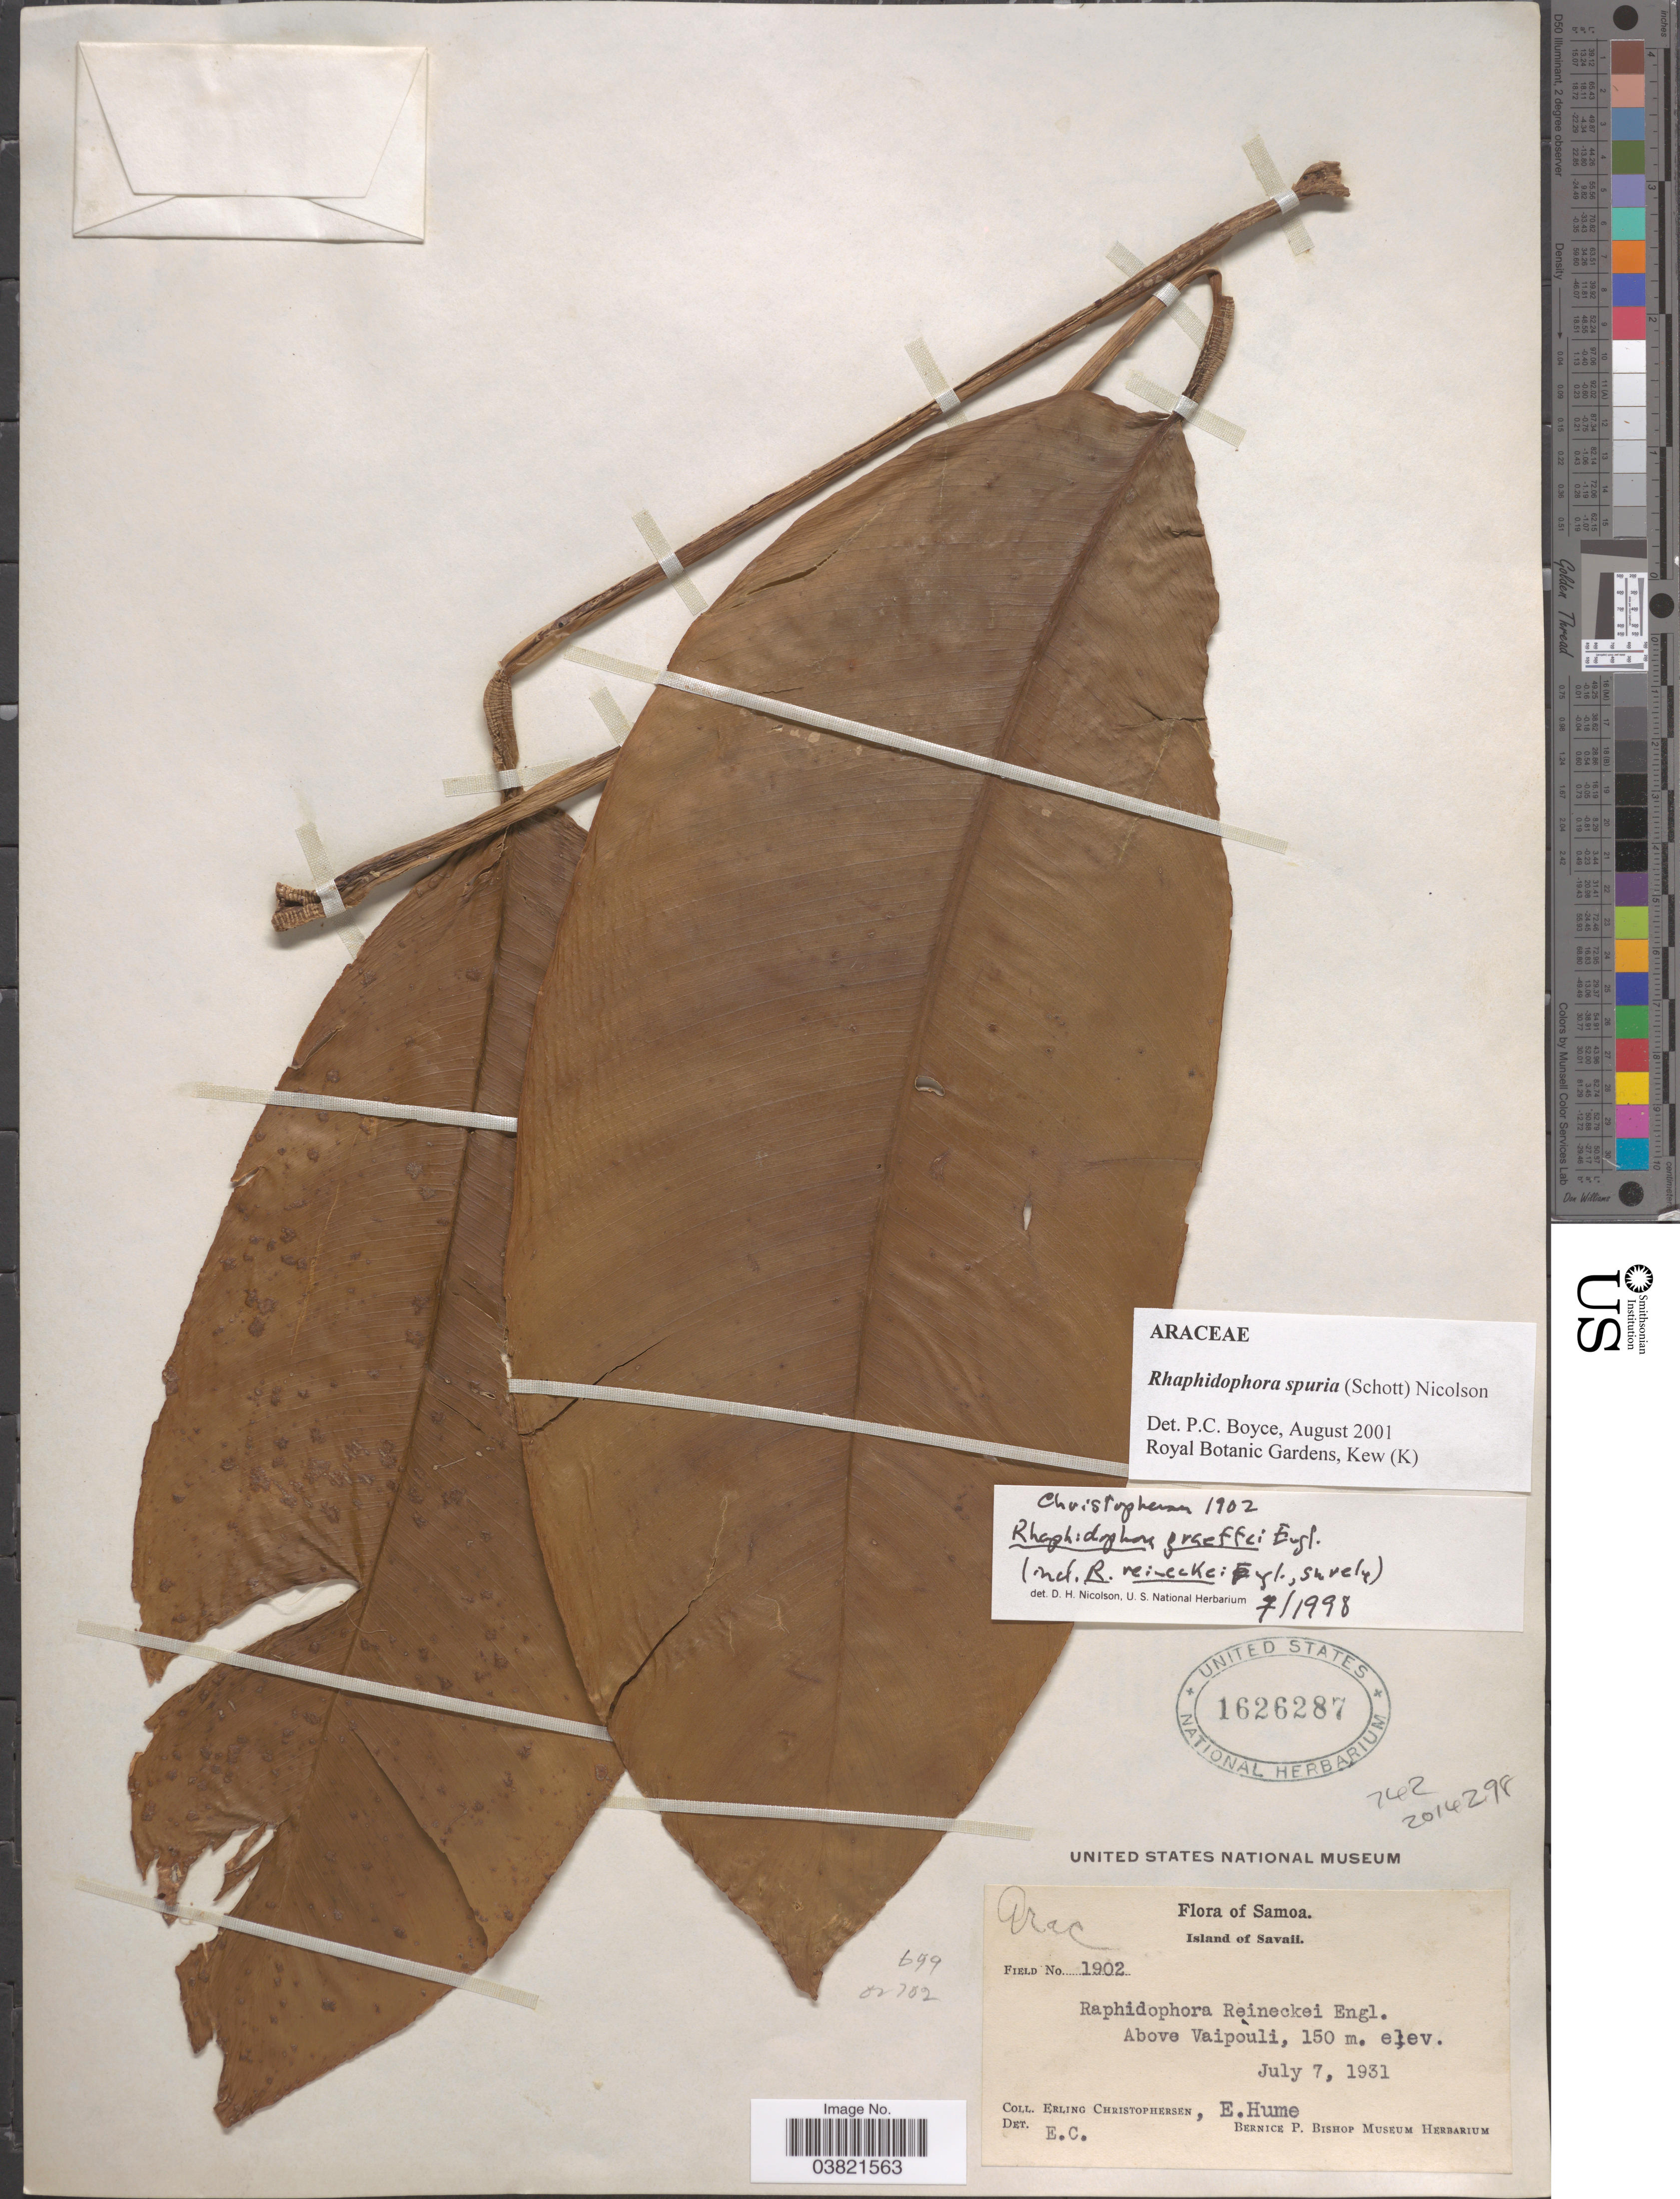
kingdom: Plantae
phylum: Tracheophyta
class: Liliopsida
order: Alismatales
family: Araceae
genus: Rhaphidophora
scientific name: Rhaphidophora spuria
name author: (Schott) Nicolson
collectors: E. Christophersen & E. Hume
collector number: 1902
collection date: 1931-07-07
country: Samoa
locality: Samoa. Island of Savaii. Above Vaipouli.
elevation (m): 150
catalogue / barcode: US 1626287